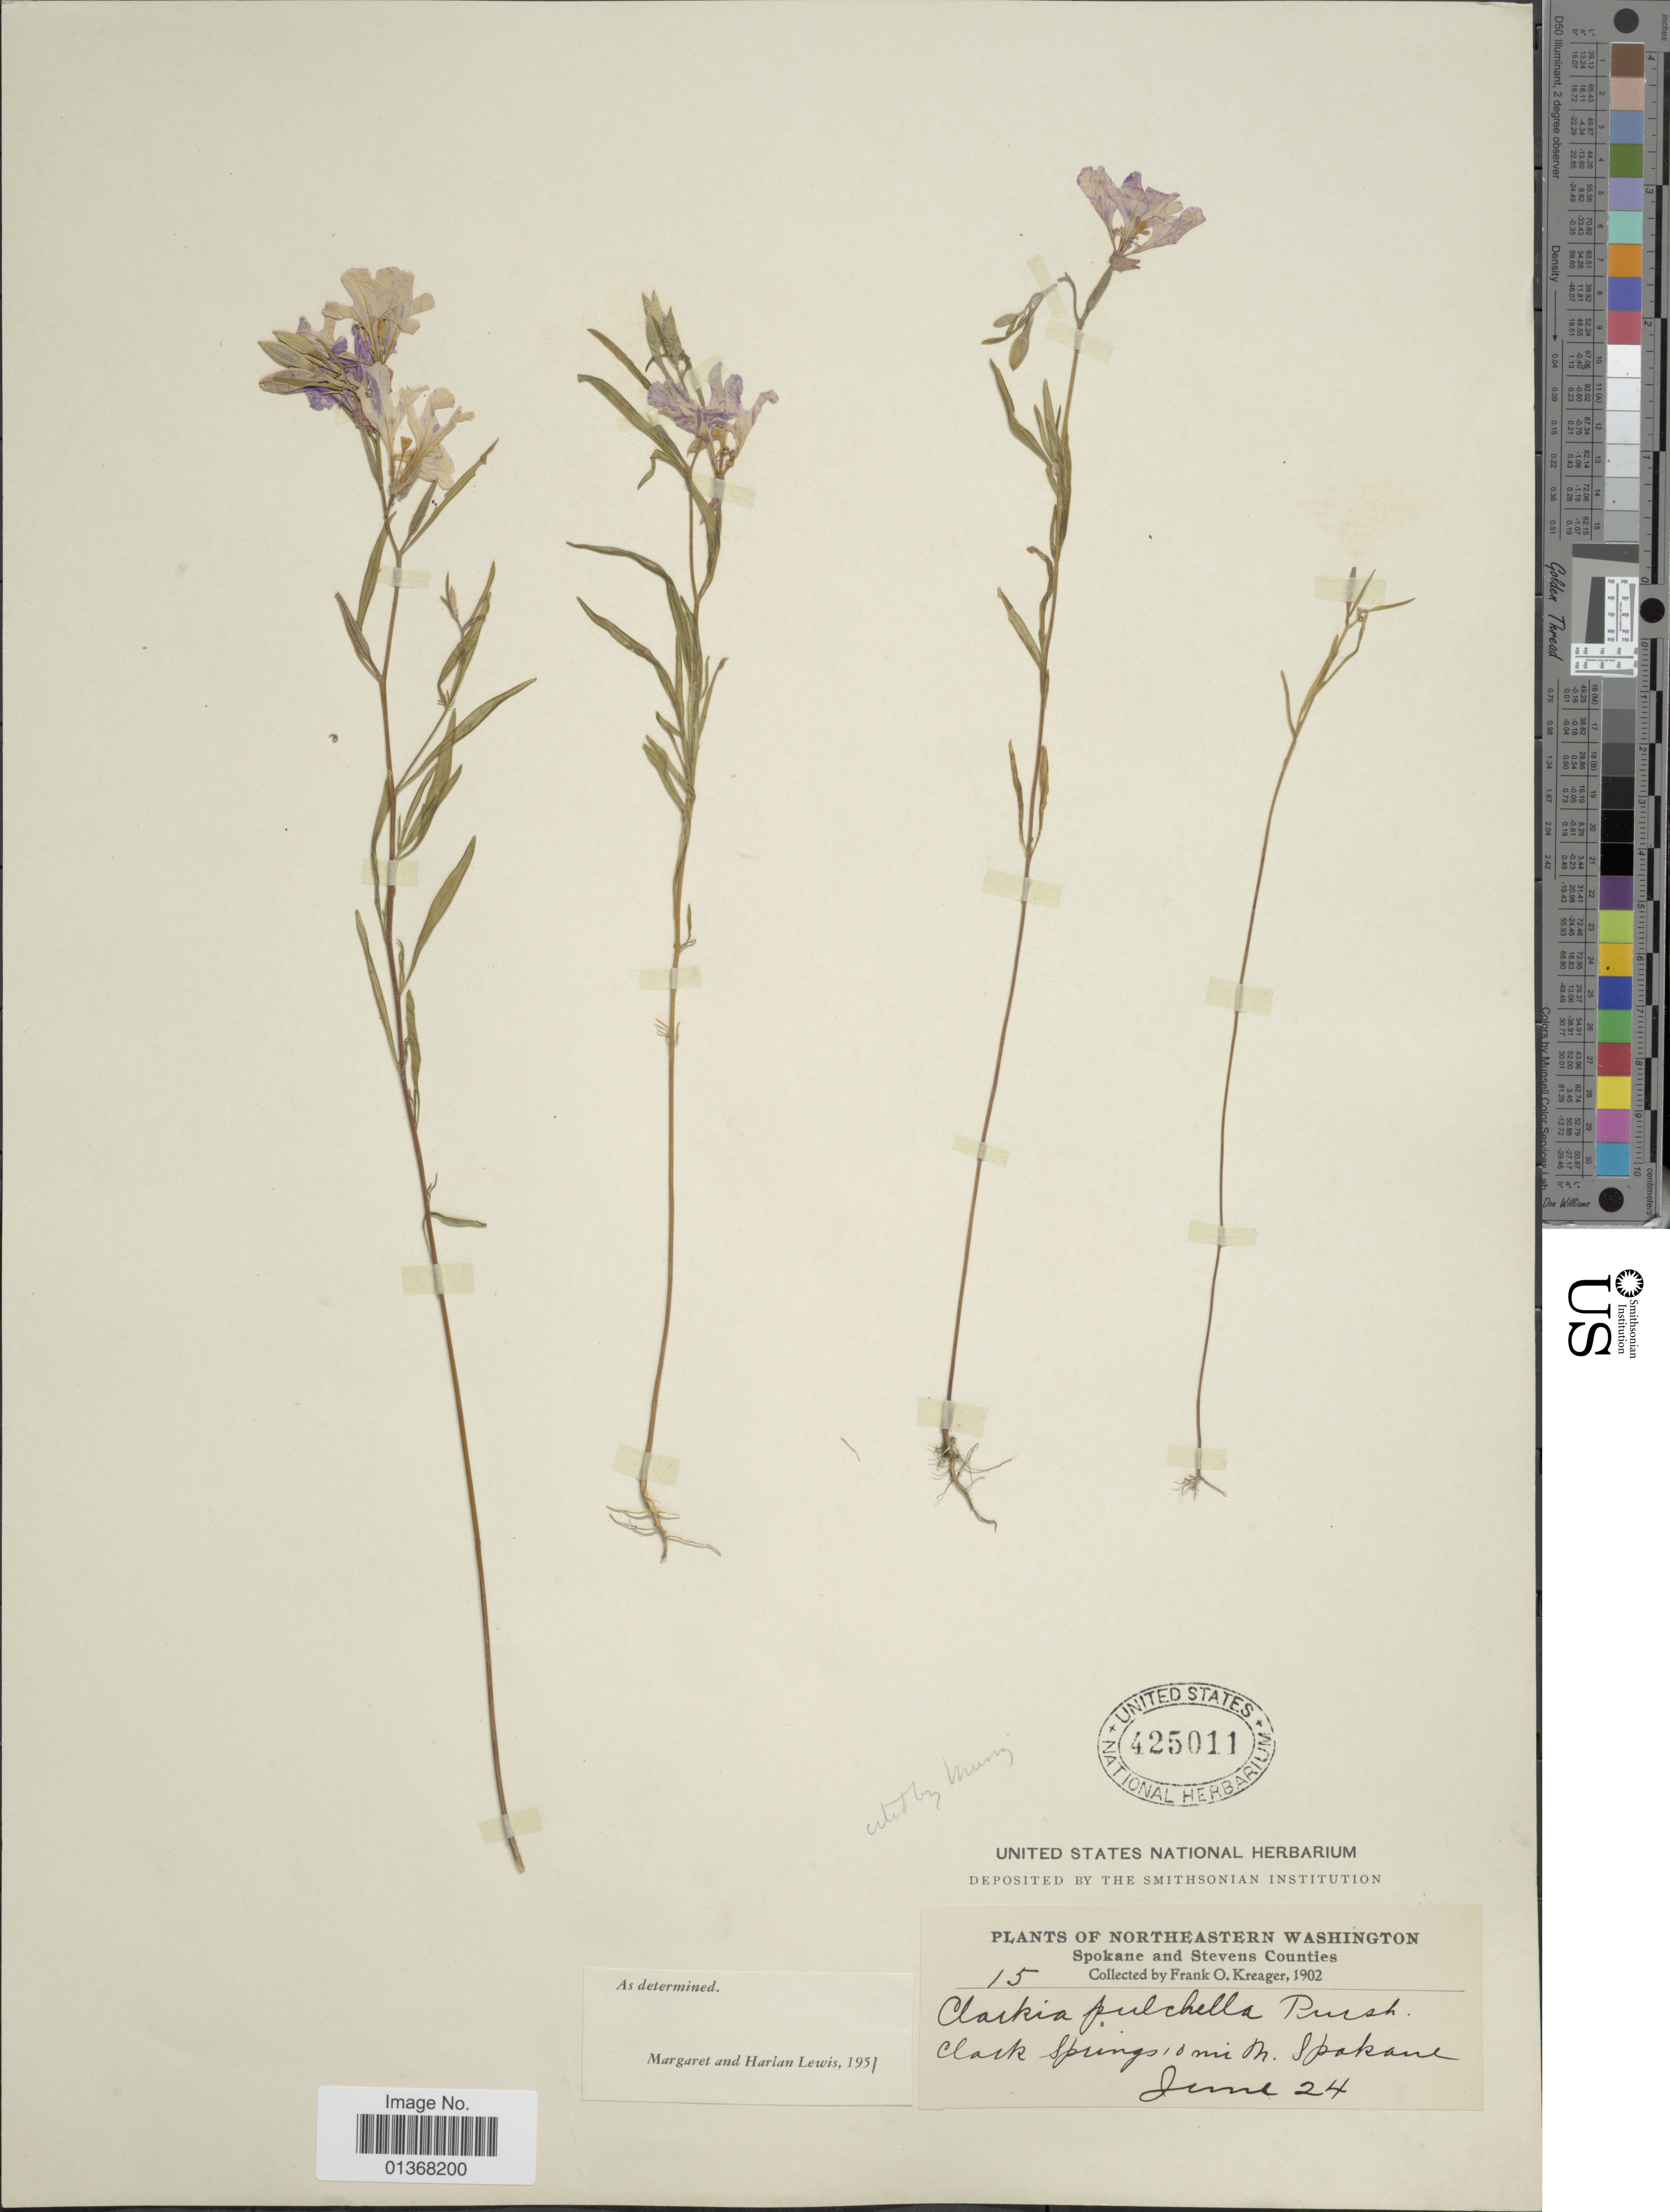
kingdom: Plantae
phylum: Tracheophyta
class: Magnoliopsida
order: Myrtales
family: Onagraceae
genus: Clarkia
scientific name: Clarkia pulchella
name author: Pursh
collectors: F. Kreager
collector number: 15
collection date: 1902-06-24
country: United States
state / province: Washington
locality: Northeastern Washington, Clark Springs 10 mi. M. Spakane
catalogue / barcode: US 425011